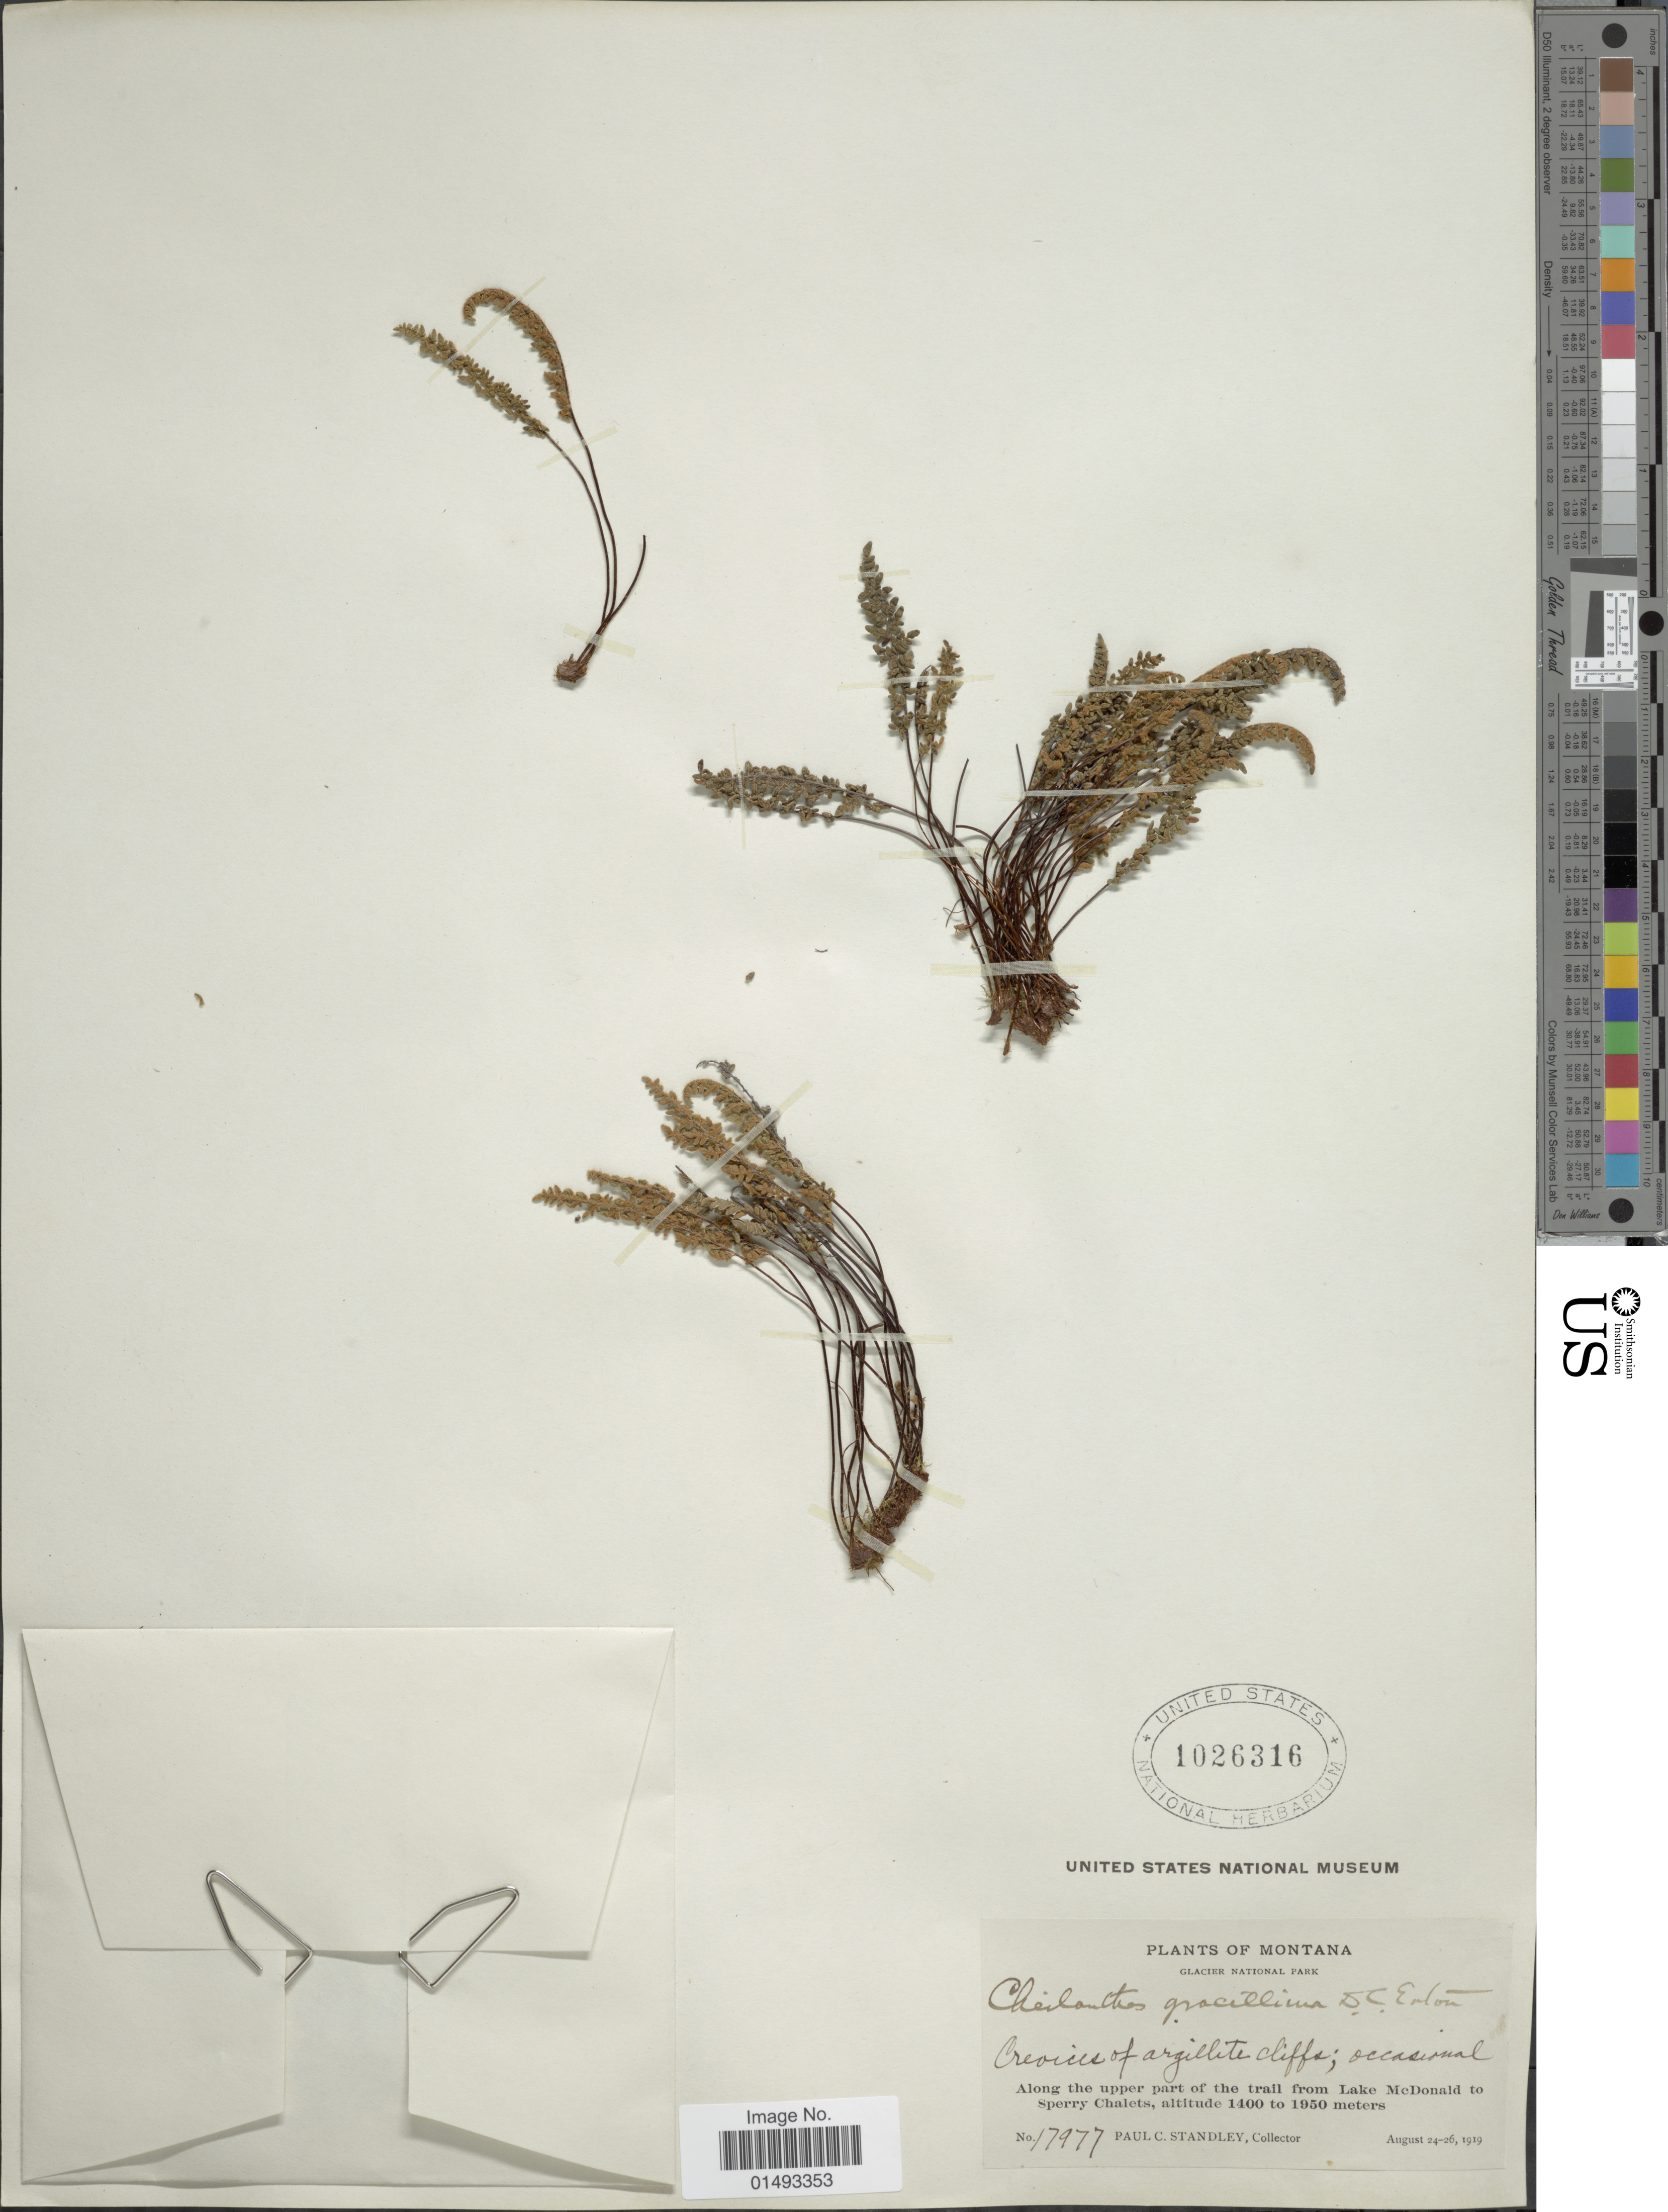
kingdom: Plantae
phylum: Tracheophyta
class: Polypodiopsida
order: Polypodiales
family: Pteridaceae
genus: Myriopteris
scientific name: Myriopteris gracillima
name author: (D.C. Eaton) J. Sm.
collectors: P. C. Standley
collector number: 17977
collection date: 1919-08-24/1919-08-26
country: United States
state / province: Montana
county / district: Glacier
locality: Glacier National Park, Crevices of argillite cliffs; occasional, Along the upper part of the trail from Lake McDonald to Sperry Chalets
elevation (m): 1400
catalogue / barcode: US 1026316